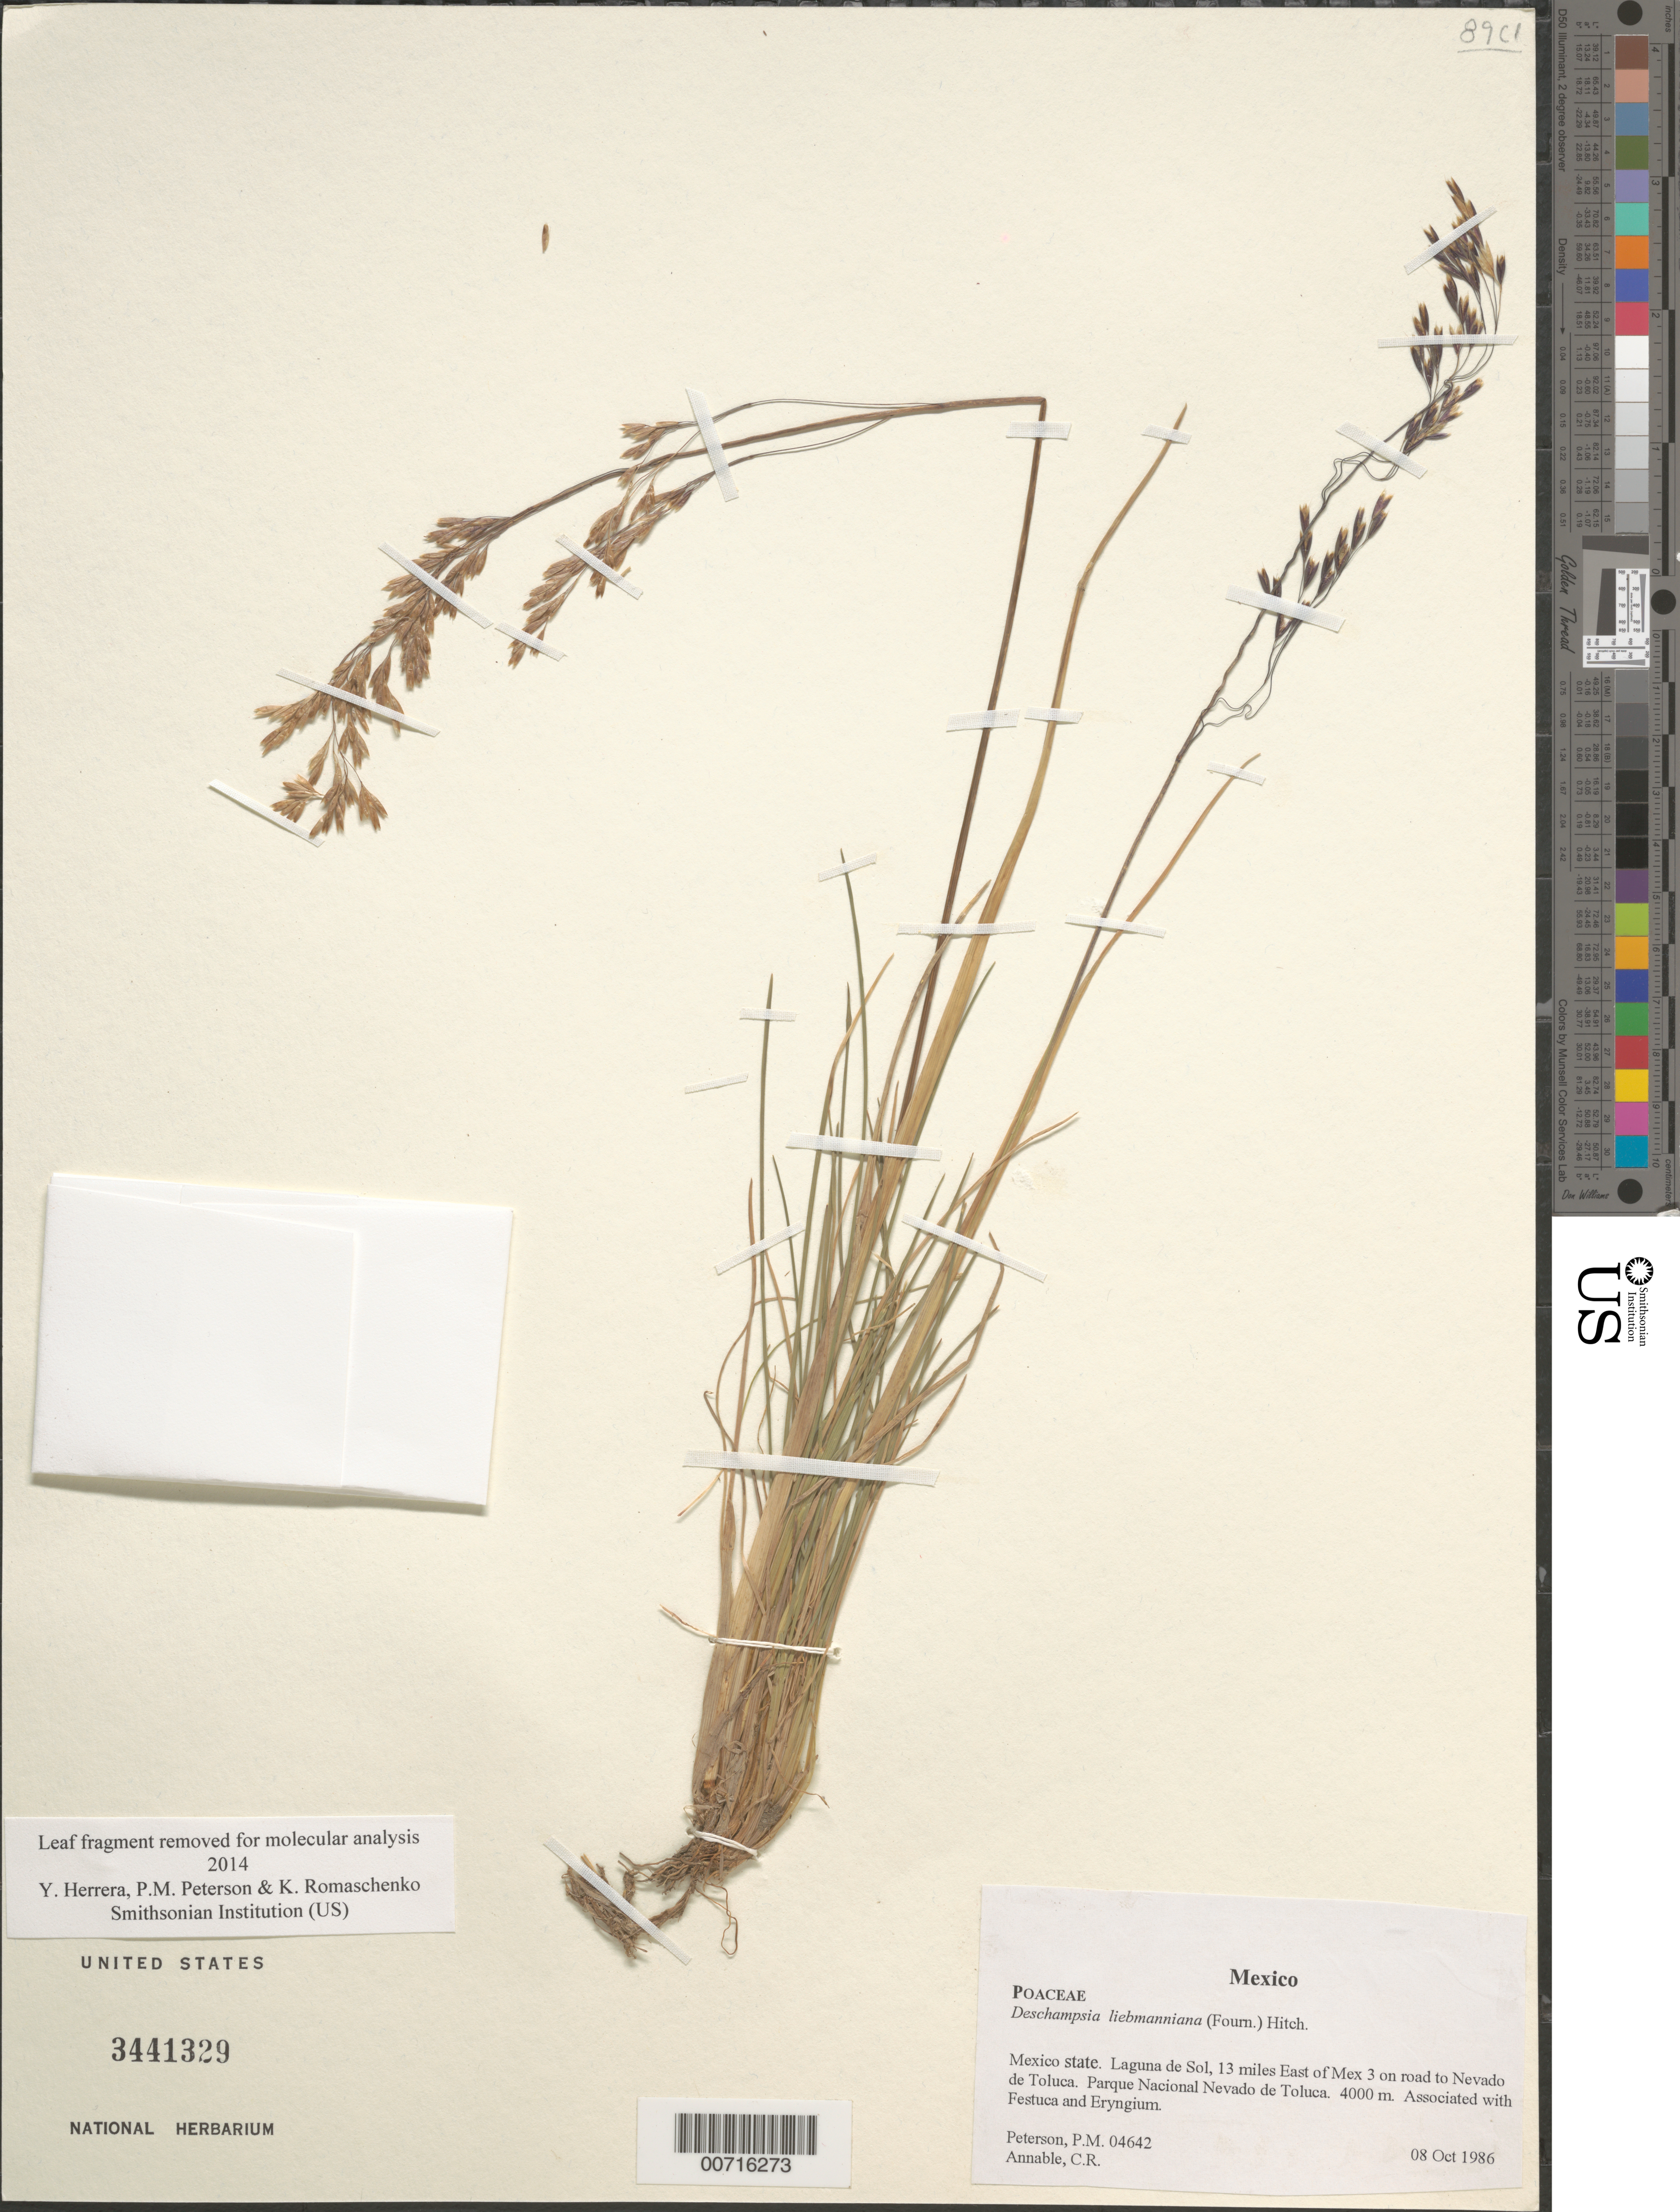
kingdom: Plantae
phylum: Tracheophyta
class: Liliopsida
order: Poales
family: Poaceae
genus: Deschampsia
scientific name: Deschampsia liebmanniana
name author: (E. Fourn.) Hitchc.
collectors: P. M. Peterson & C. R. Annable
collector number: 04642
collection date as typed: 08 Oct 1986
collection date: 1986-10-08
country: Mexico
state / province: México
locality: Laguna de Sol, 13 miles East of Mex 3 on road to Nevado de Toluca. Parque Nacional Nevado de Toluca.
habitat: Associated with Festuca and Eryngium.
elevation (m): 4000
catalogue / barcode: US 3441329